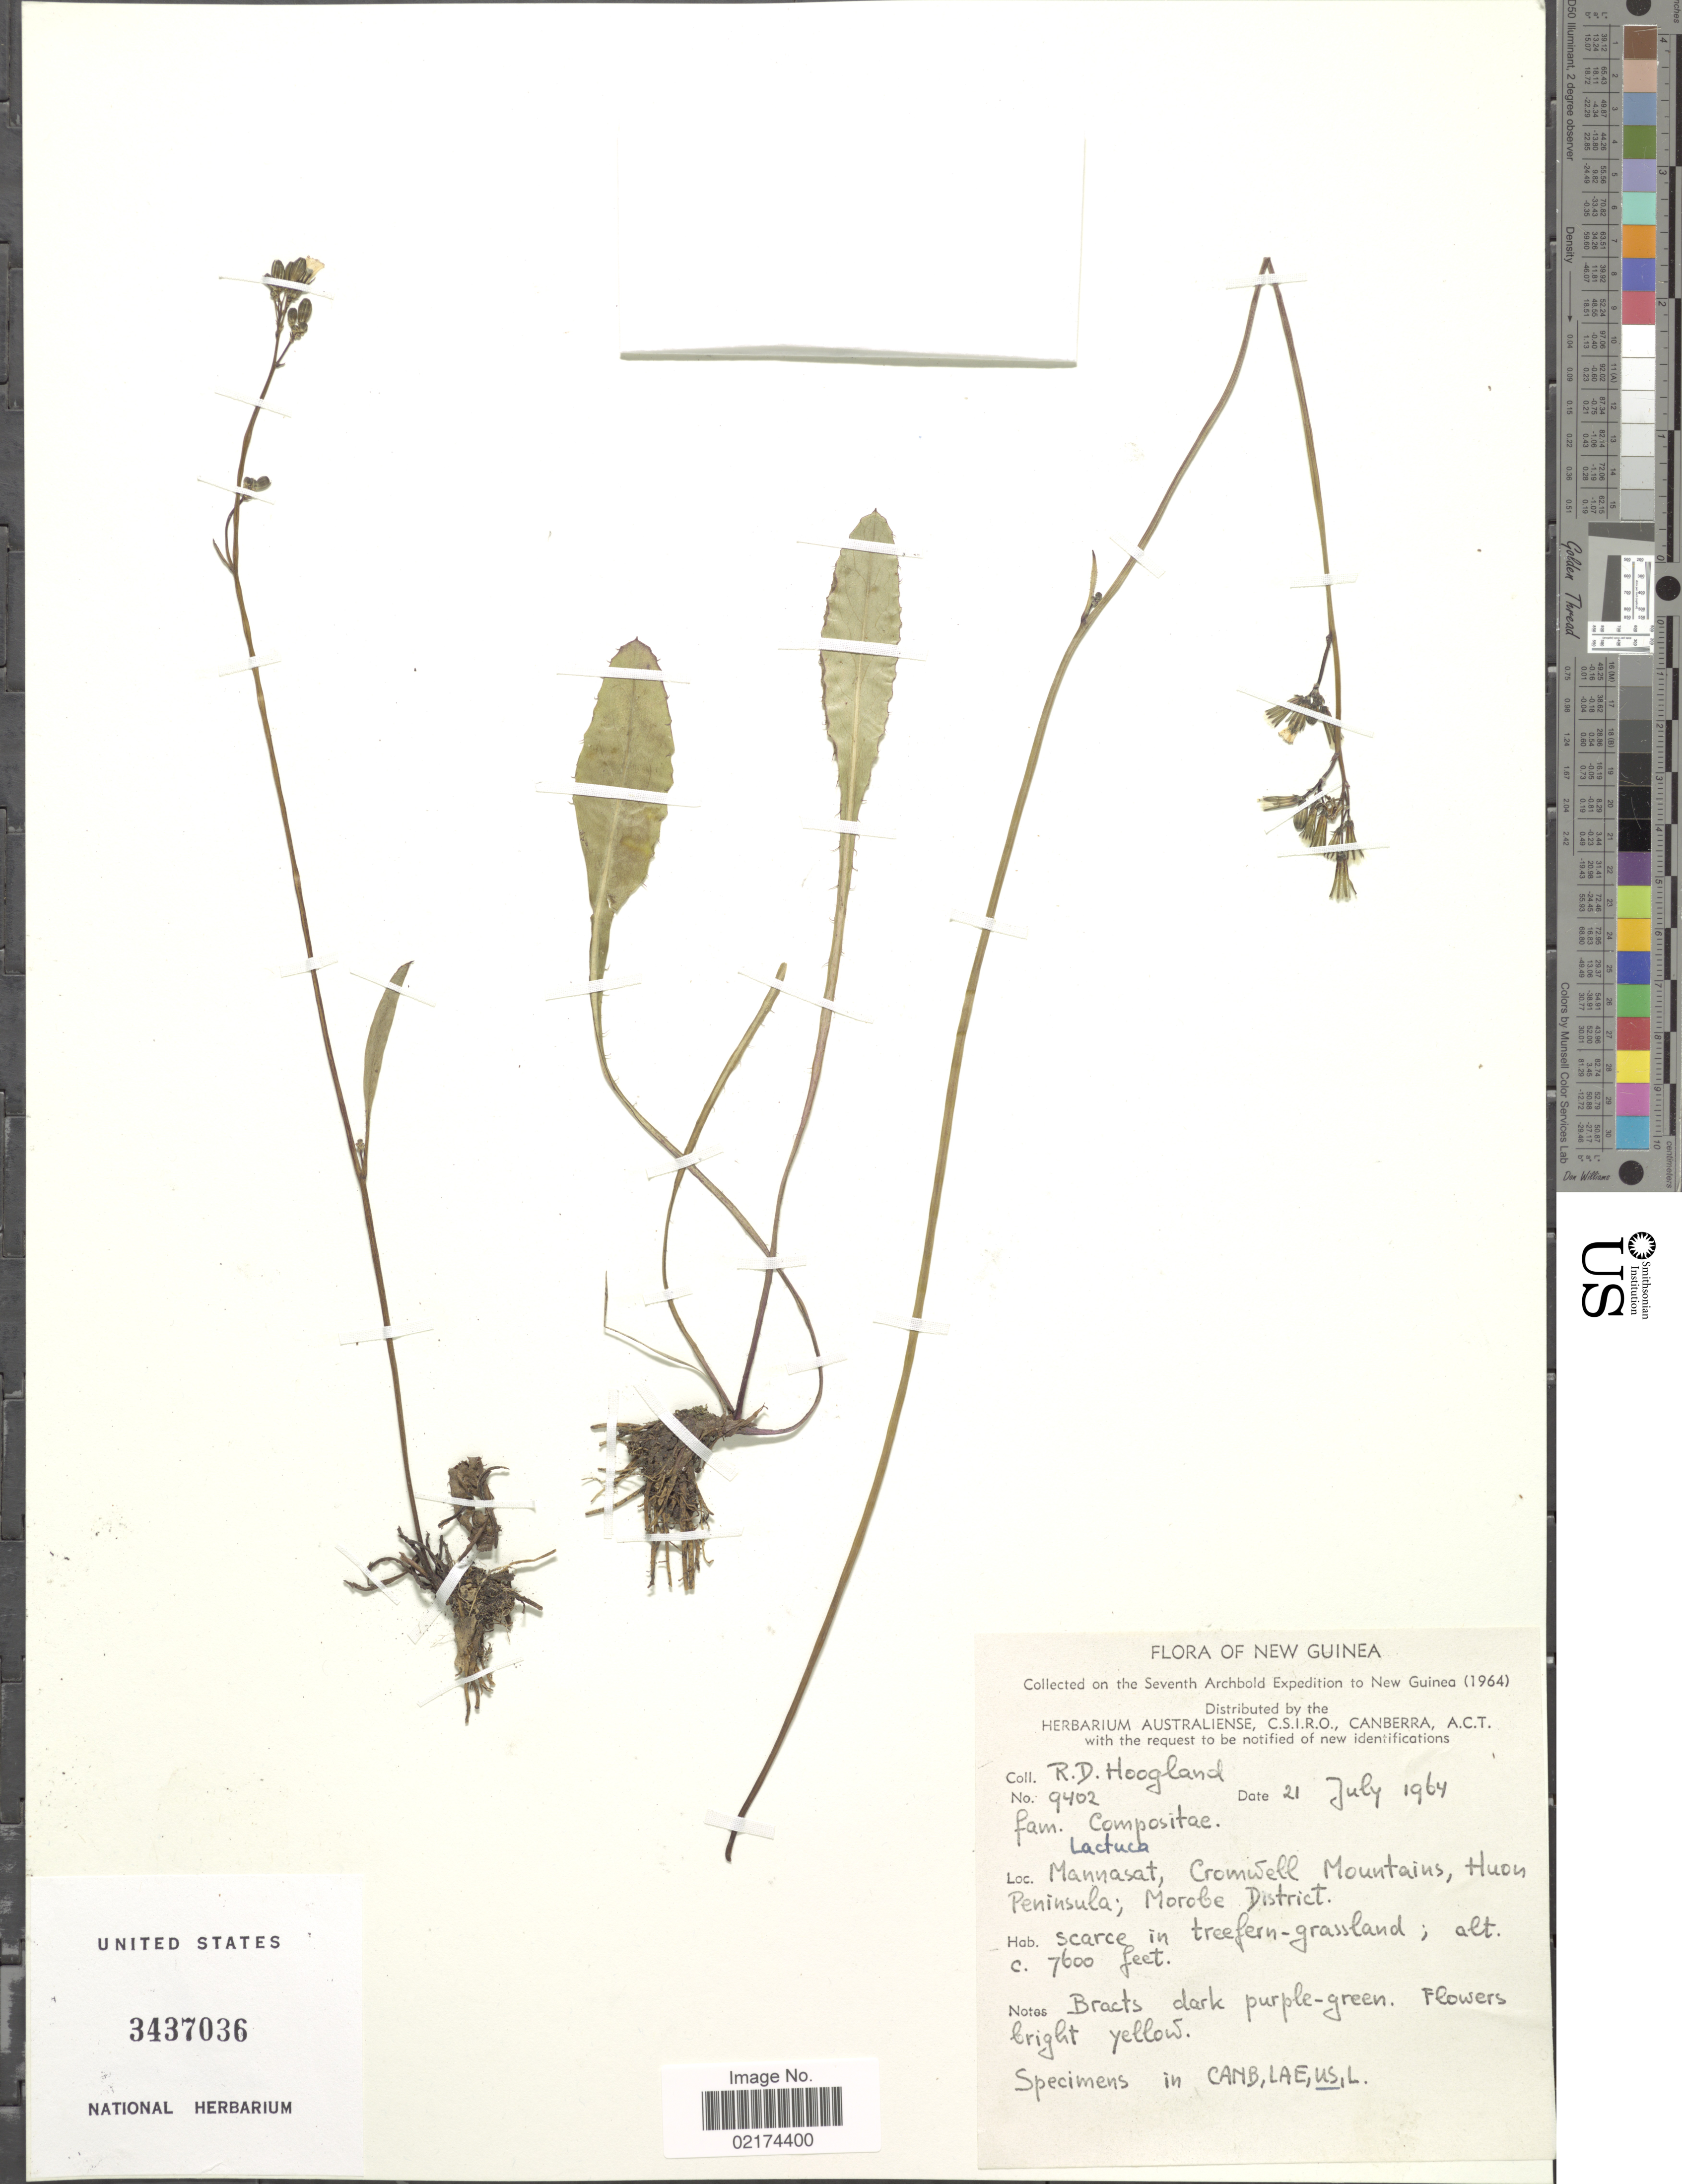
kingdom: Plantae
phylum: Tracheophyta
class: Magnoliopsida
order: Asterales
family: Asteraceae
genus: Lactuca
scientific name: Lactuca sp.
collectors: R. D. Hoogland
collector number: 9402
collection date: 1964-07-21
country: Papua New Guinea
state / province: Morobe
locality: New Guinea, Mannasat, Cromwell Mountains, Huon Peninsula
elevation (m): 2316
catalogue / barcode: US 3437036